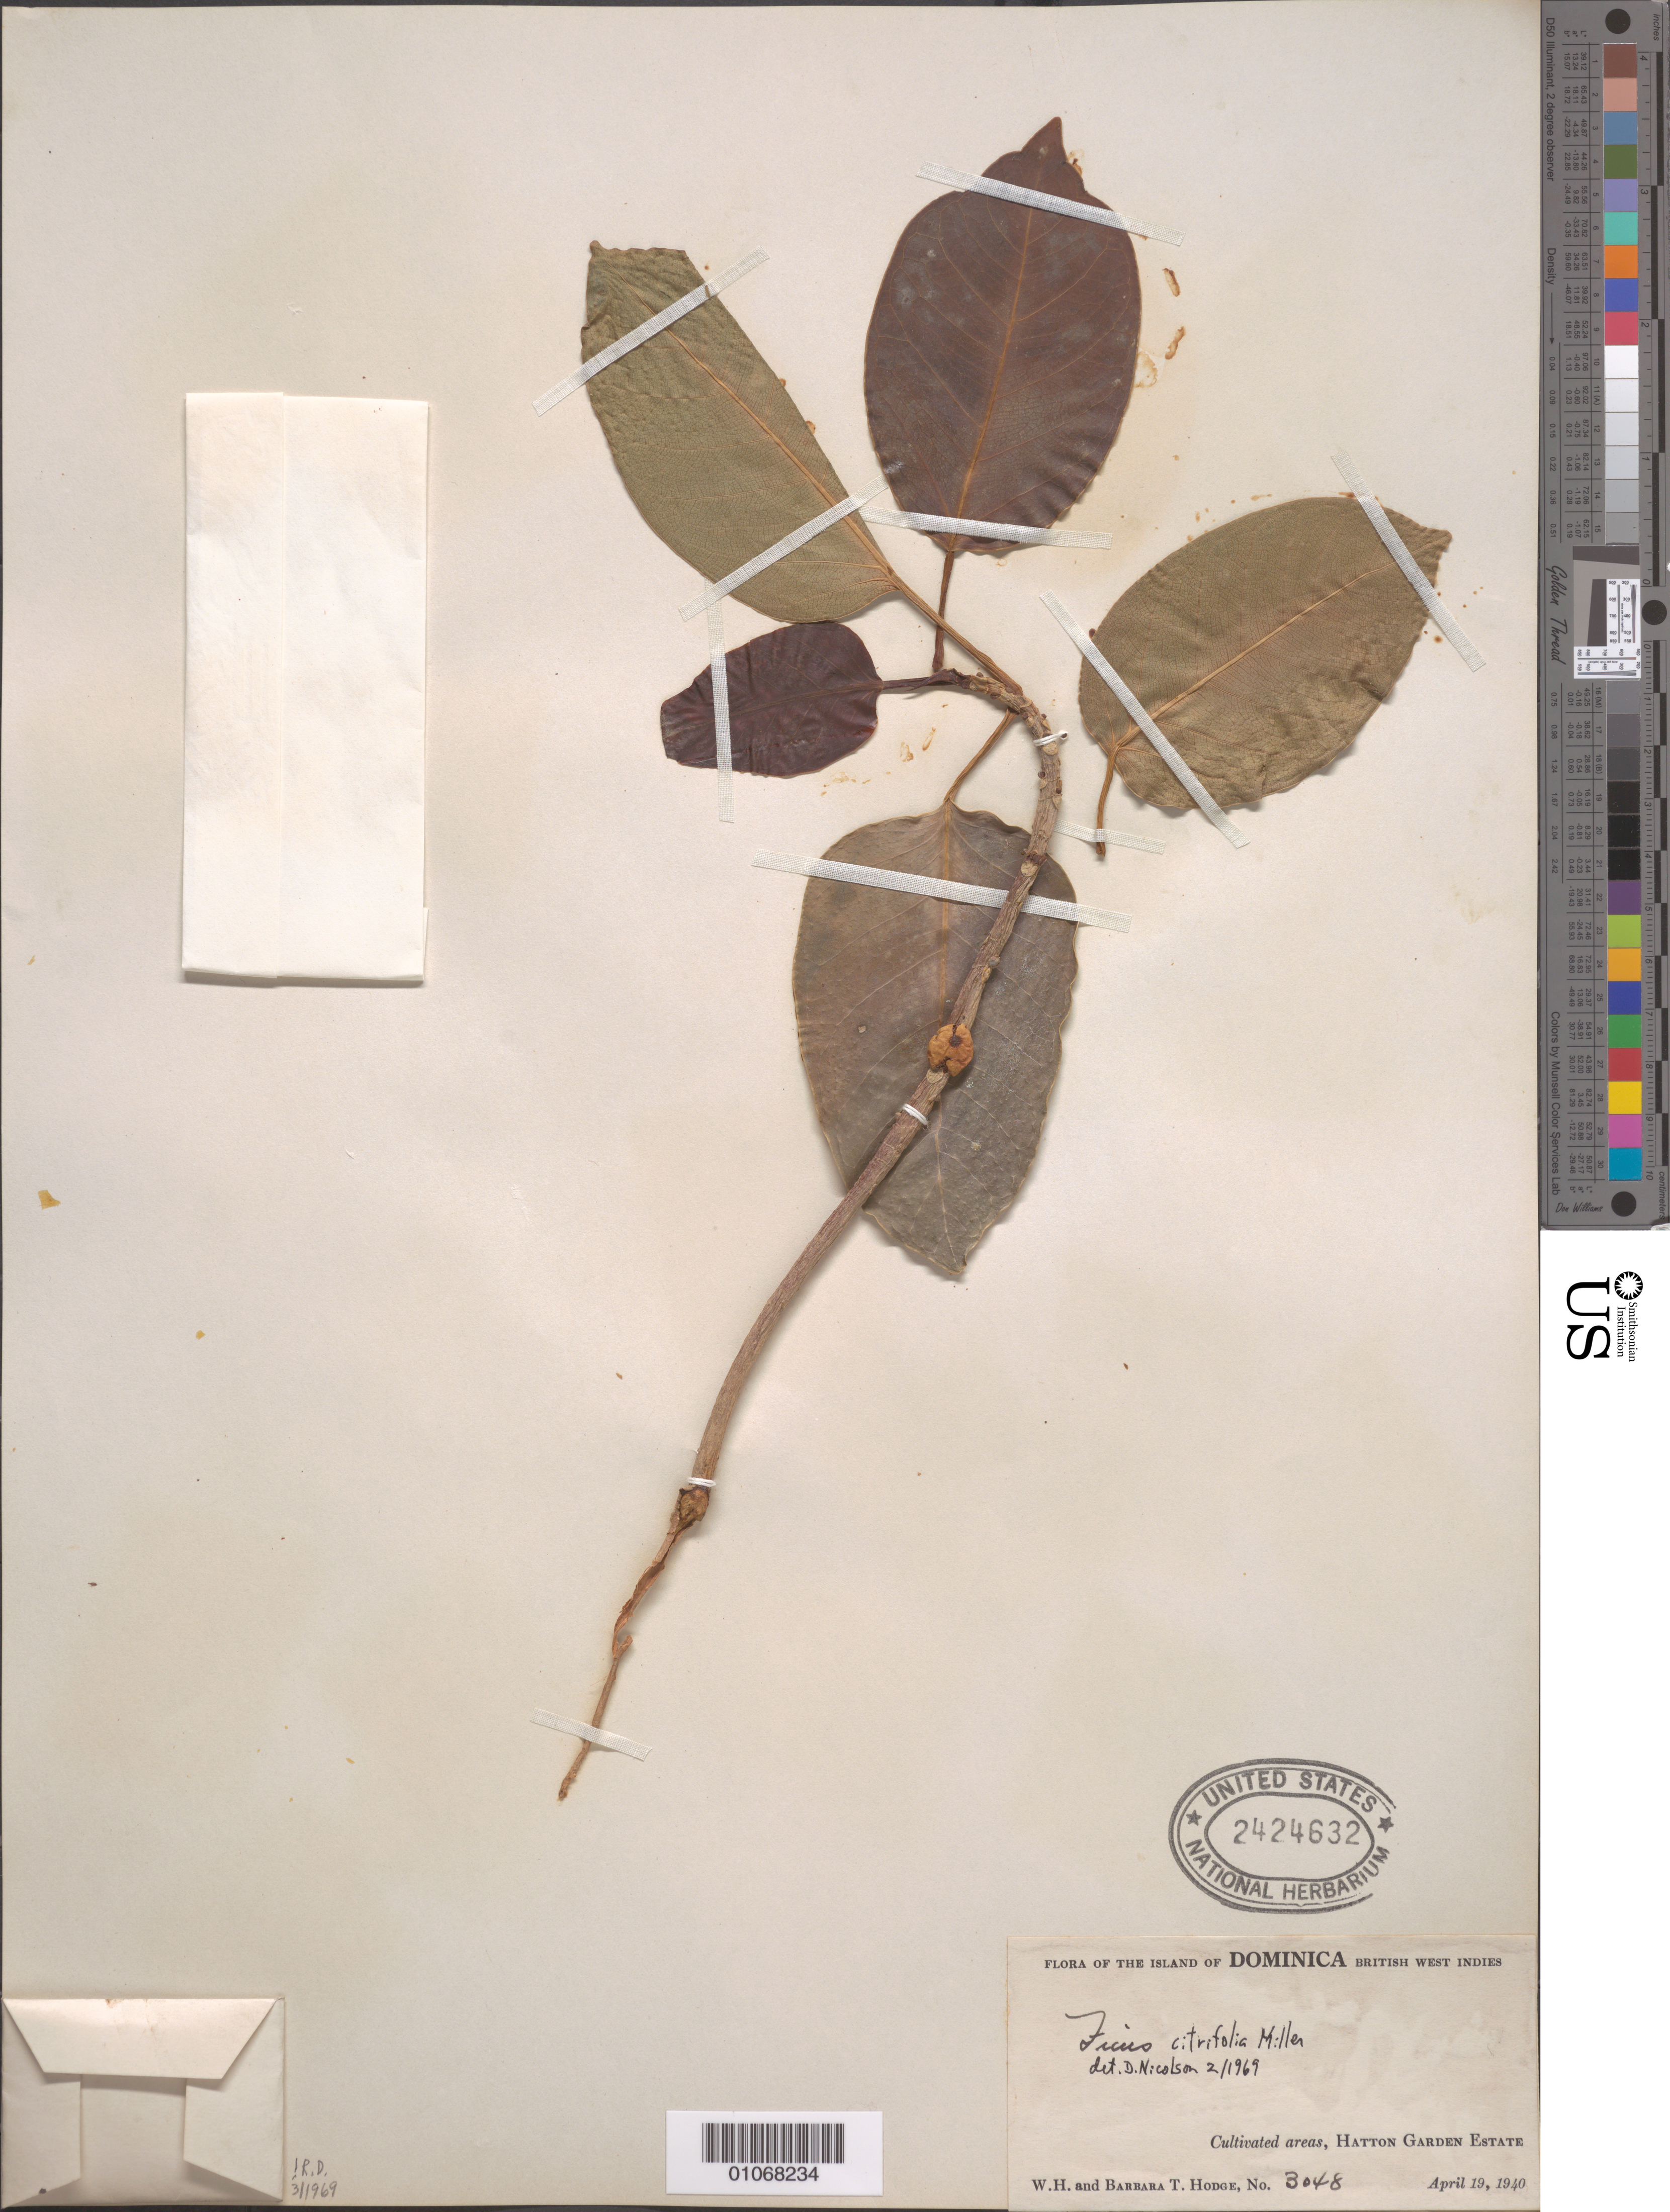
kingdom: Plantae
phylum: Tracheophyta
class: Magnoliopsida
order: Rosales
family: Moraceae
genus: Ficus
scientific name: Ficus citrifolia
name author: Mill.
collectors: B. Hodge, W. Hodge & B. Hodge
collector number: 3048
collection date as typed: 19 Apr 1940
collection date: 1940-04-19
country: Dominica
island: Dominica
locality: Cultivated areas, Hatton Garden Estate.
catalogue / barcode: US 2424632